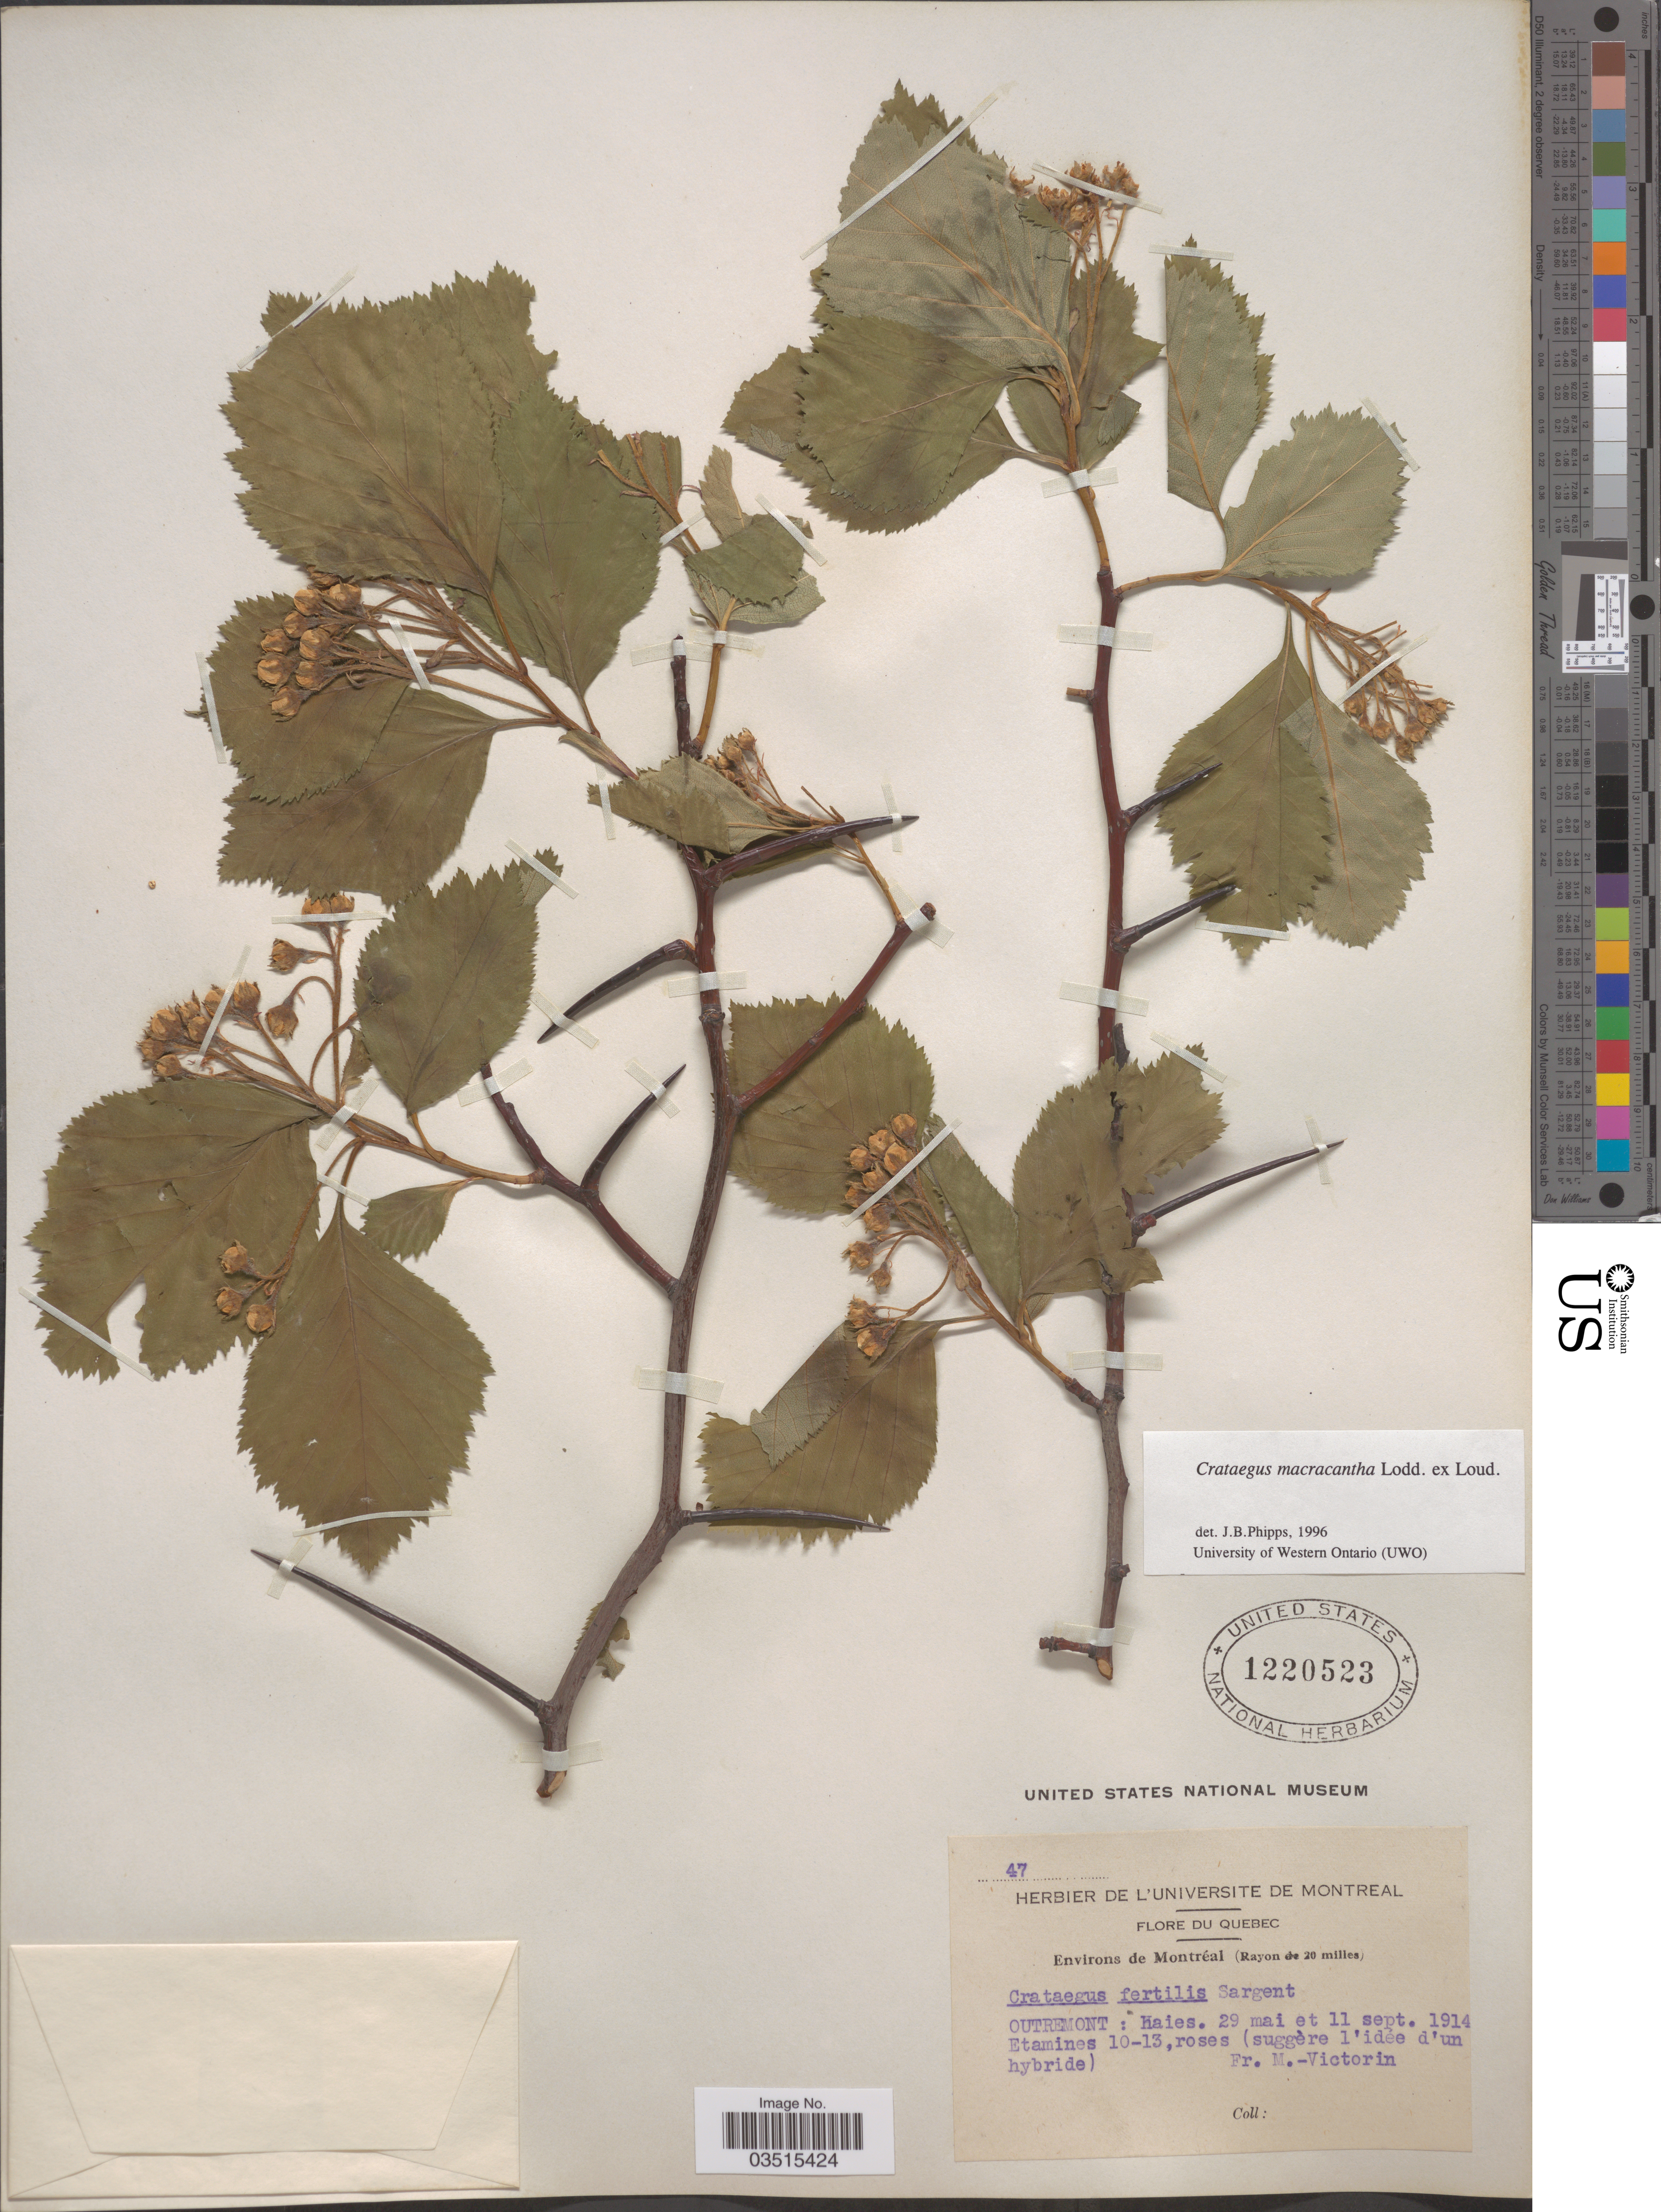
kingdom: Plantae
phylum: Tracheophyta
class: Magnoliopsida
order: Rosales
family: Rosaceae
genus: Crataegus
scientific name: Crataegus macracantha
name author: (Lindl.) Lodd. ex Loudon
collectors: F. Marie-Victorin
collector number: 47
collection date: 1914-05-29/1914-09-11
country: Canada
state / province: Quebec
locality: Environs de Montréal (Rayon de 20 milles). Outremont: haies.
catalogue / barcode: US 1220523